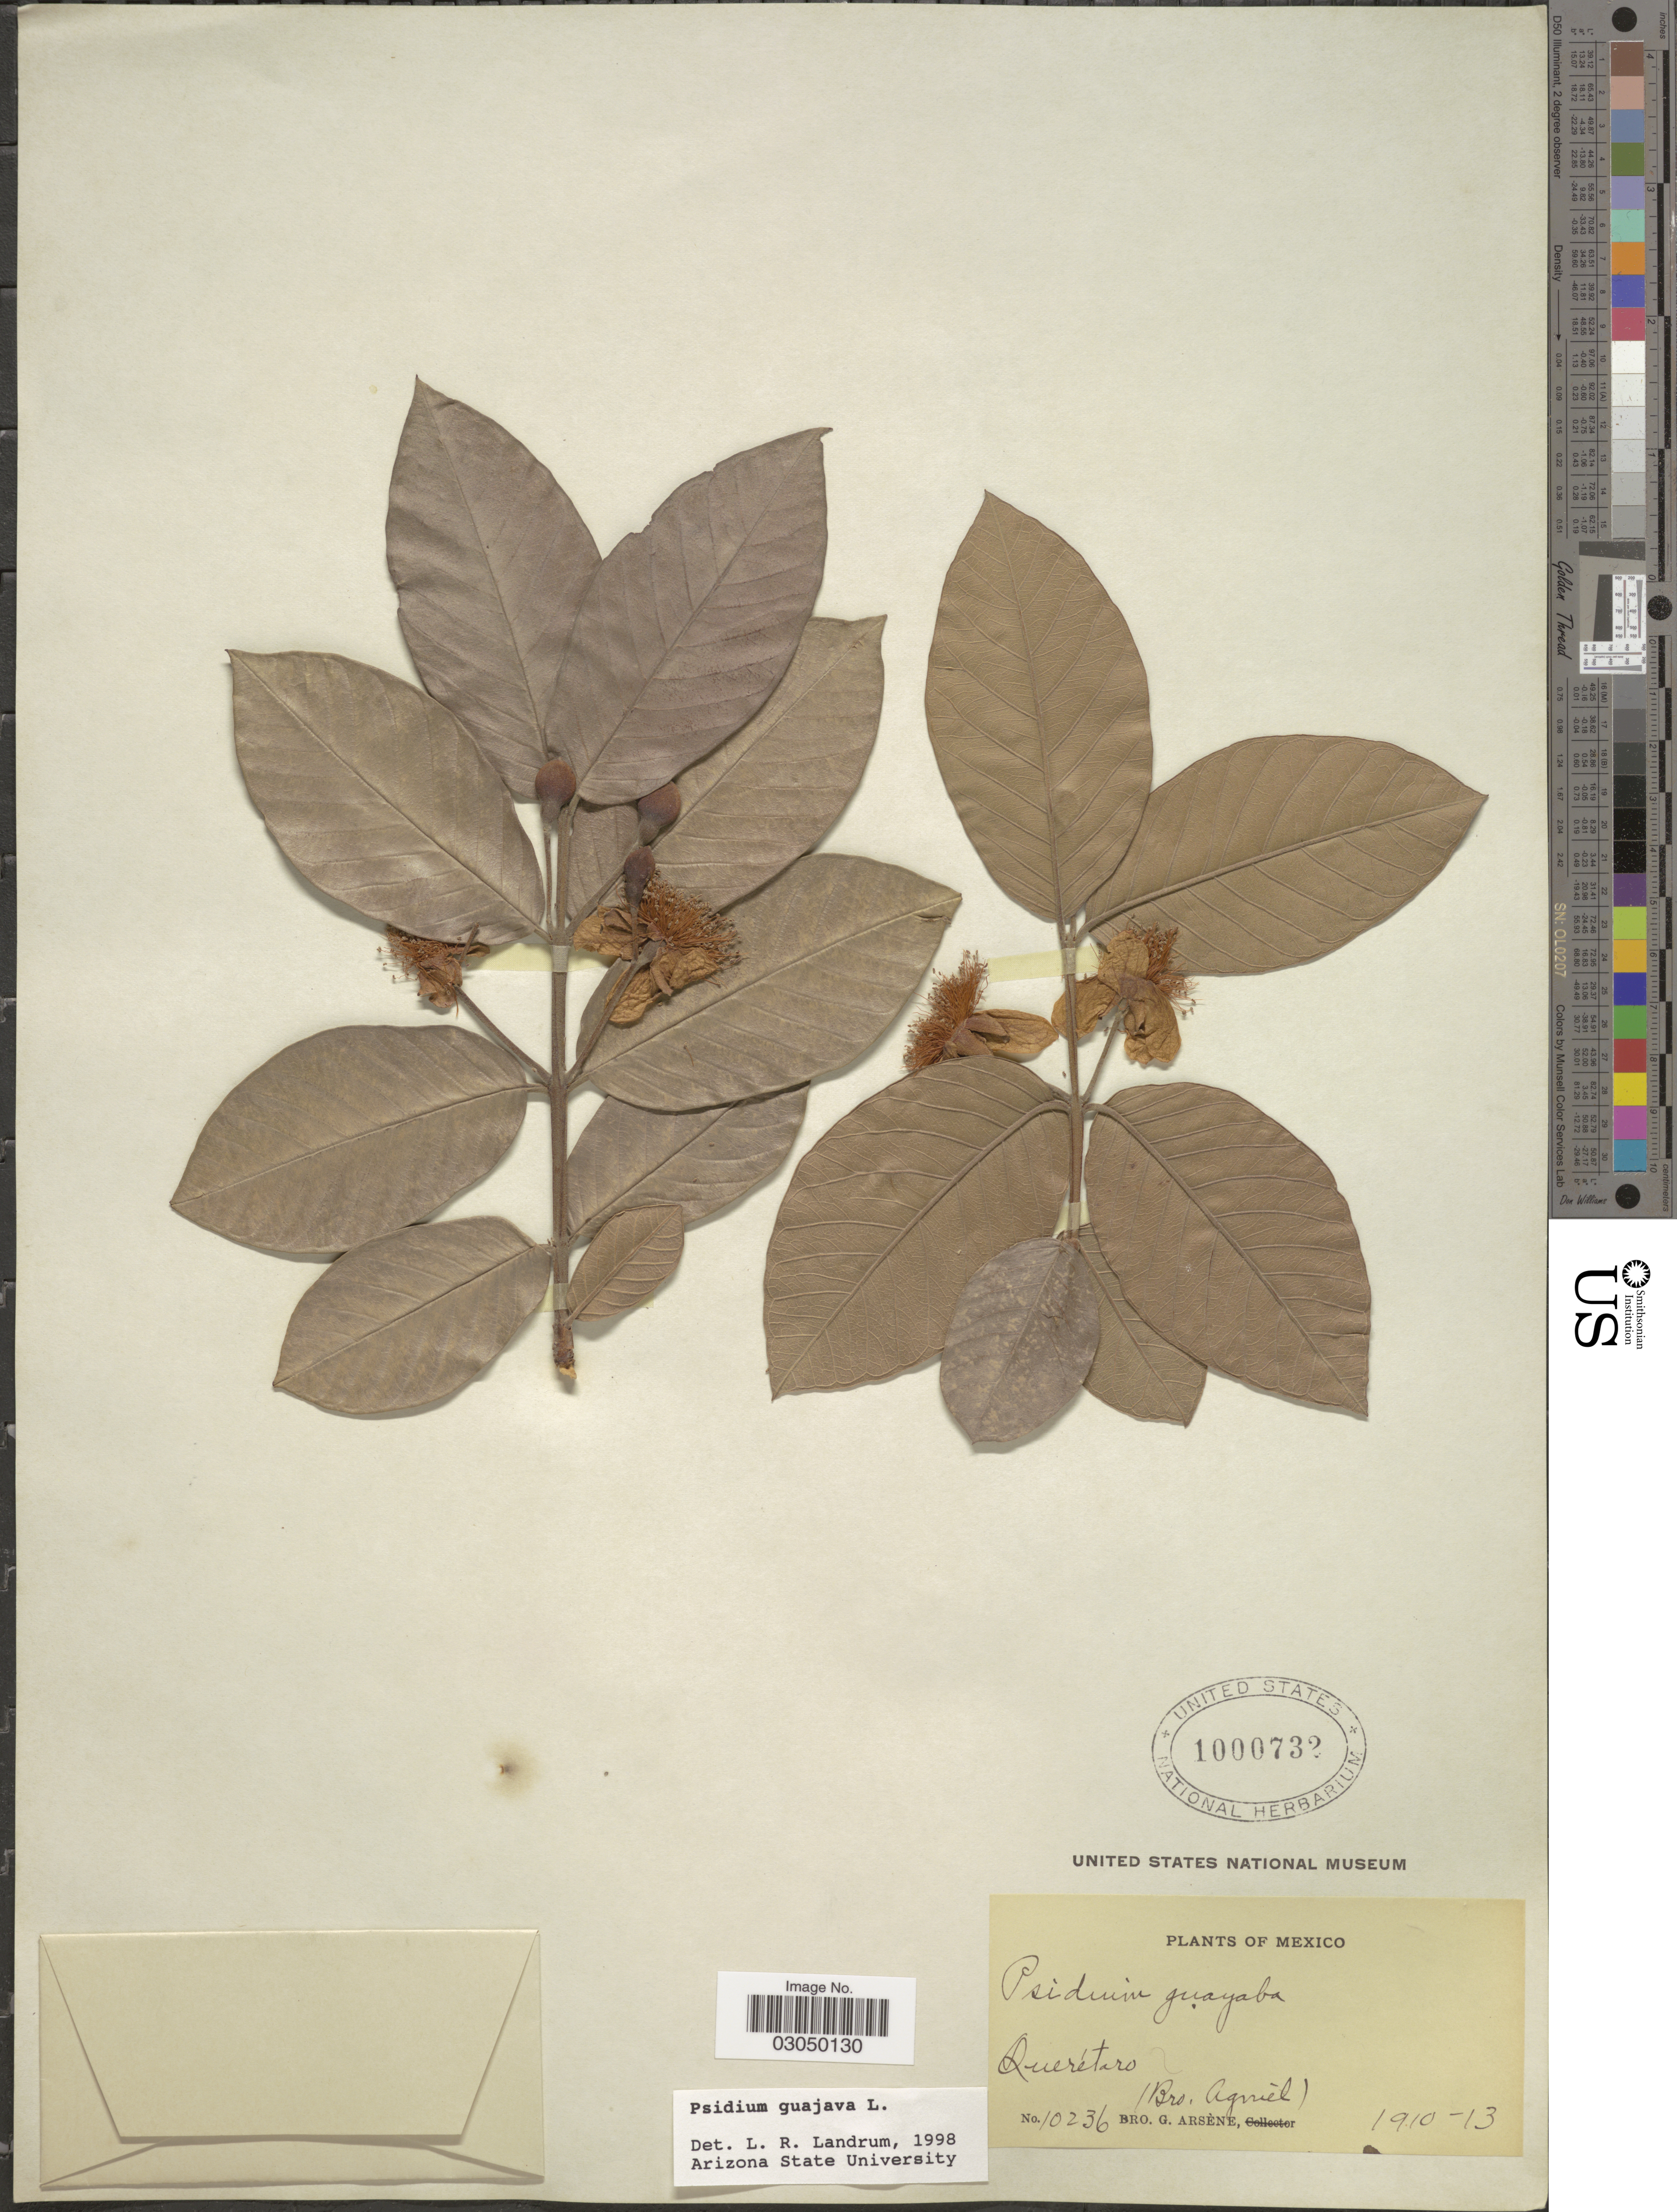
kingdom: Plantae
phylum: Tracheophyta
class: Magnoliopsida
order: Myrtales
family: Myrtaceae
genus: Psidium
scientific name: Psidium guajava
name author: L.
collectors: Bro. G. Arsène & Bro. Agniel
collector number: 10236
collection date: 1910/1913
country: Mexico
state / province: Querétaro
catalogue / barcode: US 1000732